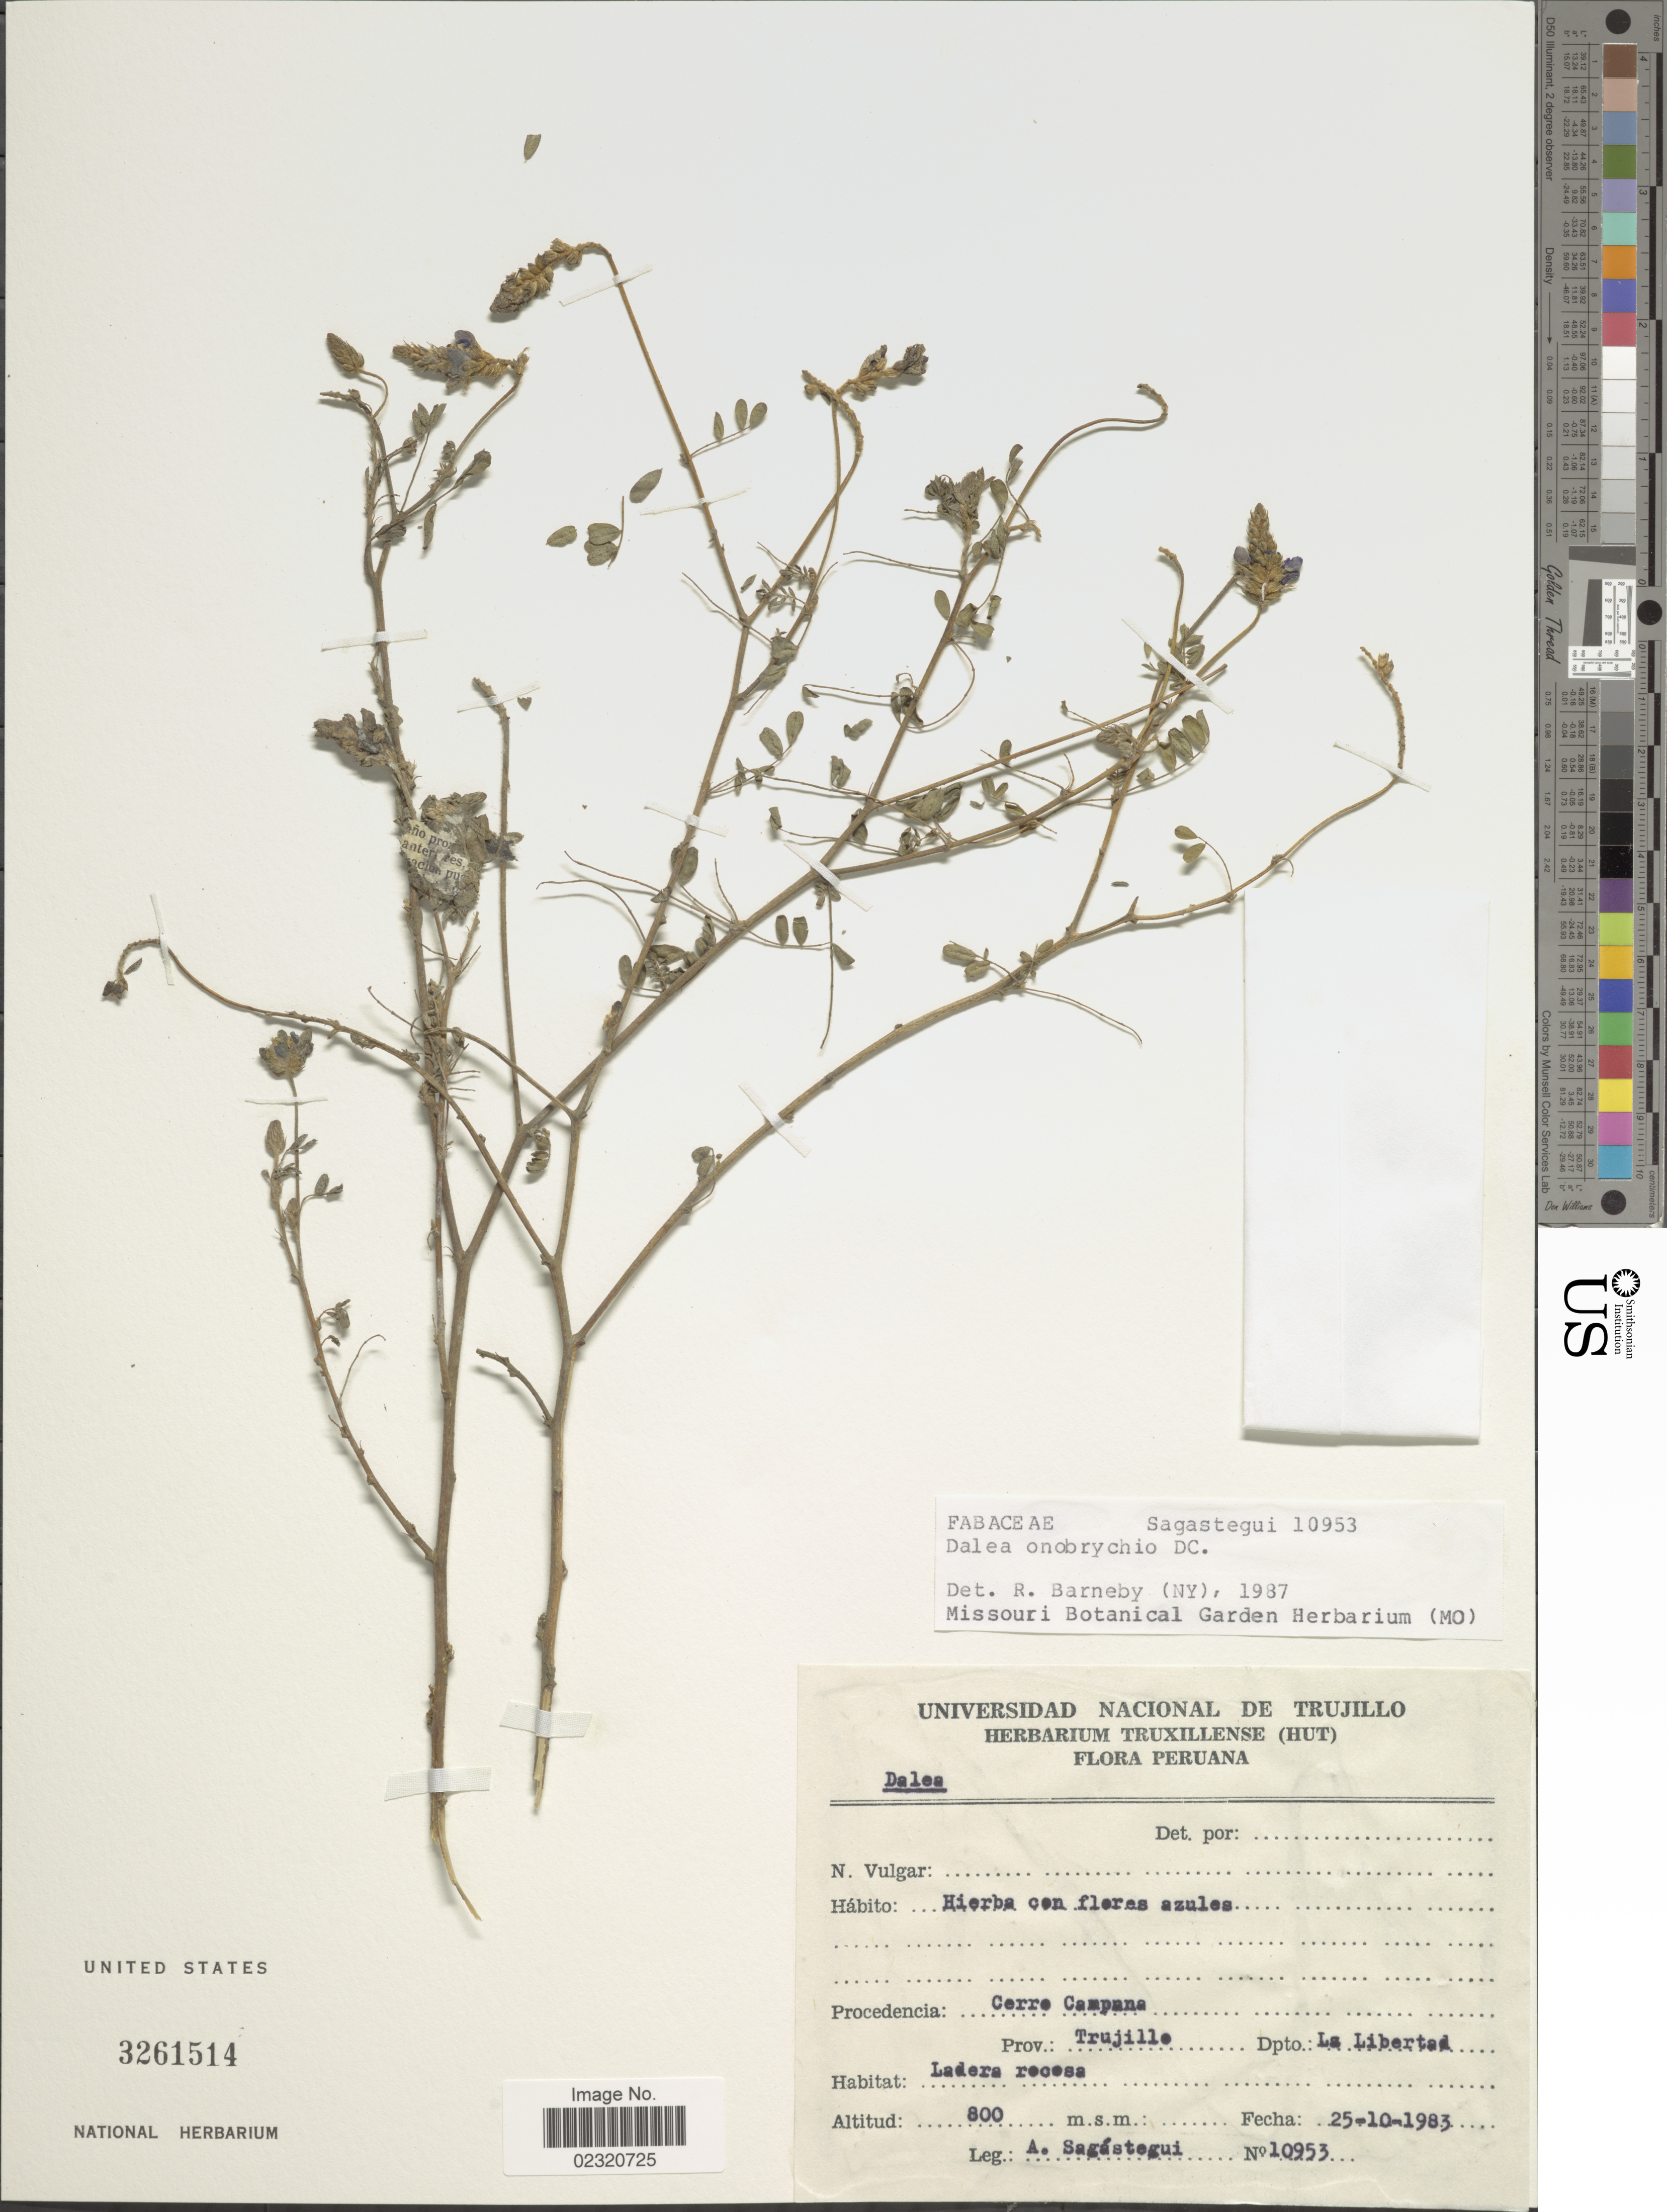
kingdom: Plantae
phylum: Tracheophyta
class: Magnoliopsida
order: Fabales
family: Fabaceae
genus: Dalea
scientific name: Dalea onobrychis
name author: DC.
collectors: A. Sagástegui A.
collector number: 10953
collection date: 1983-10-25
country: Peru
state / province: La Libertad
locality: Cerre Campana, Prov. Trujillo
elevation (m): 800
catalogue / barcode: US 3261514